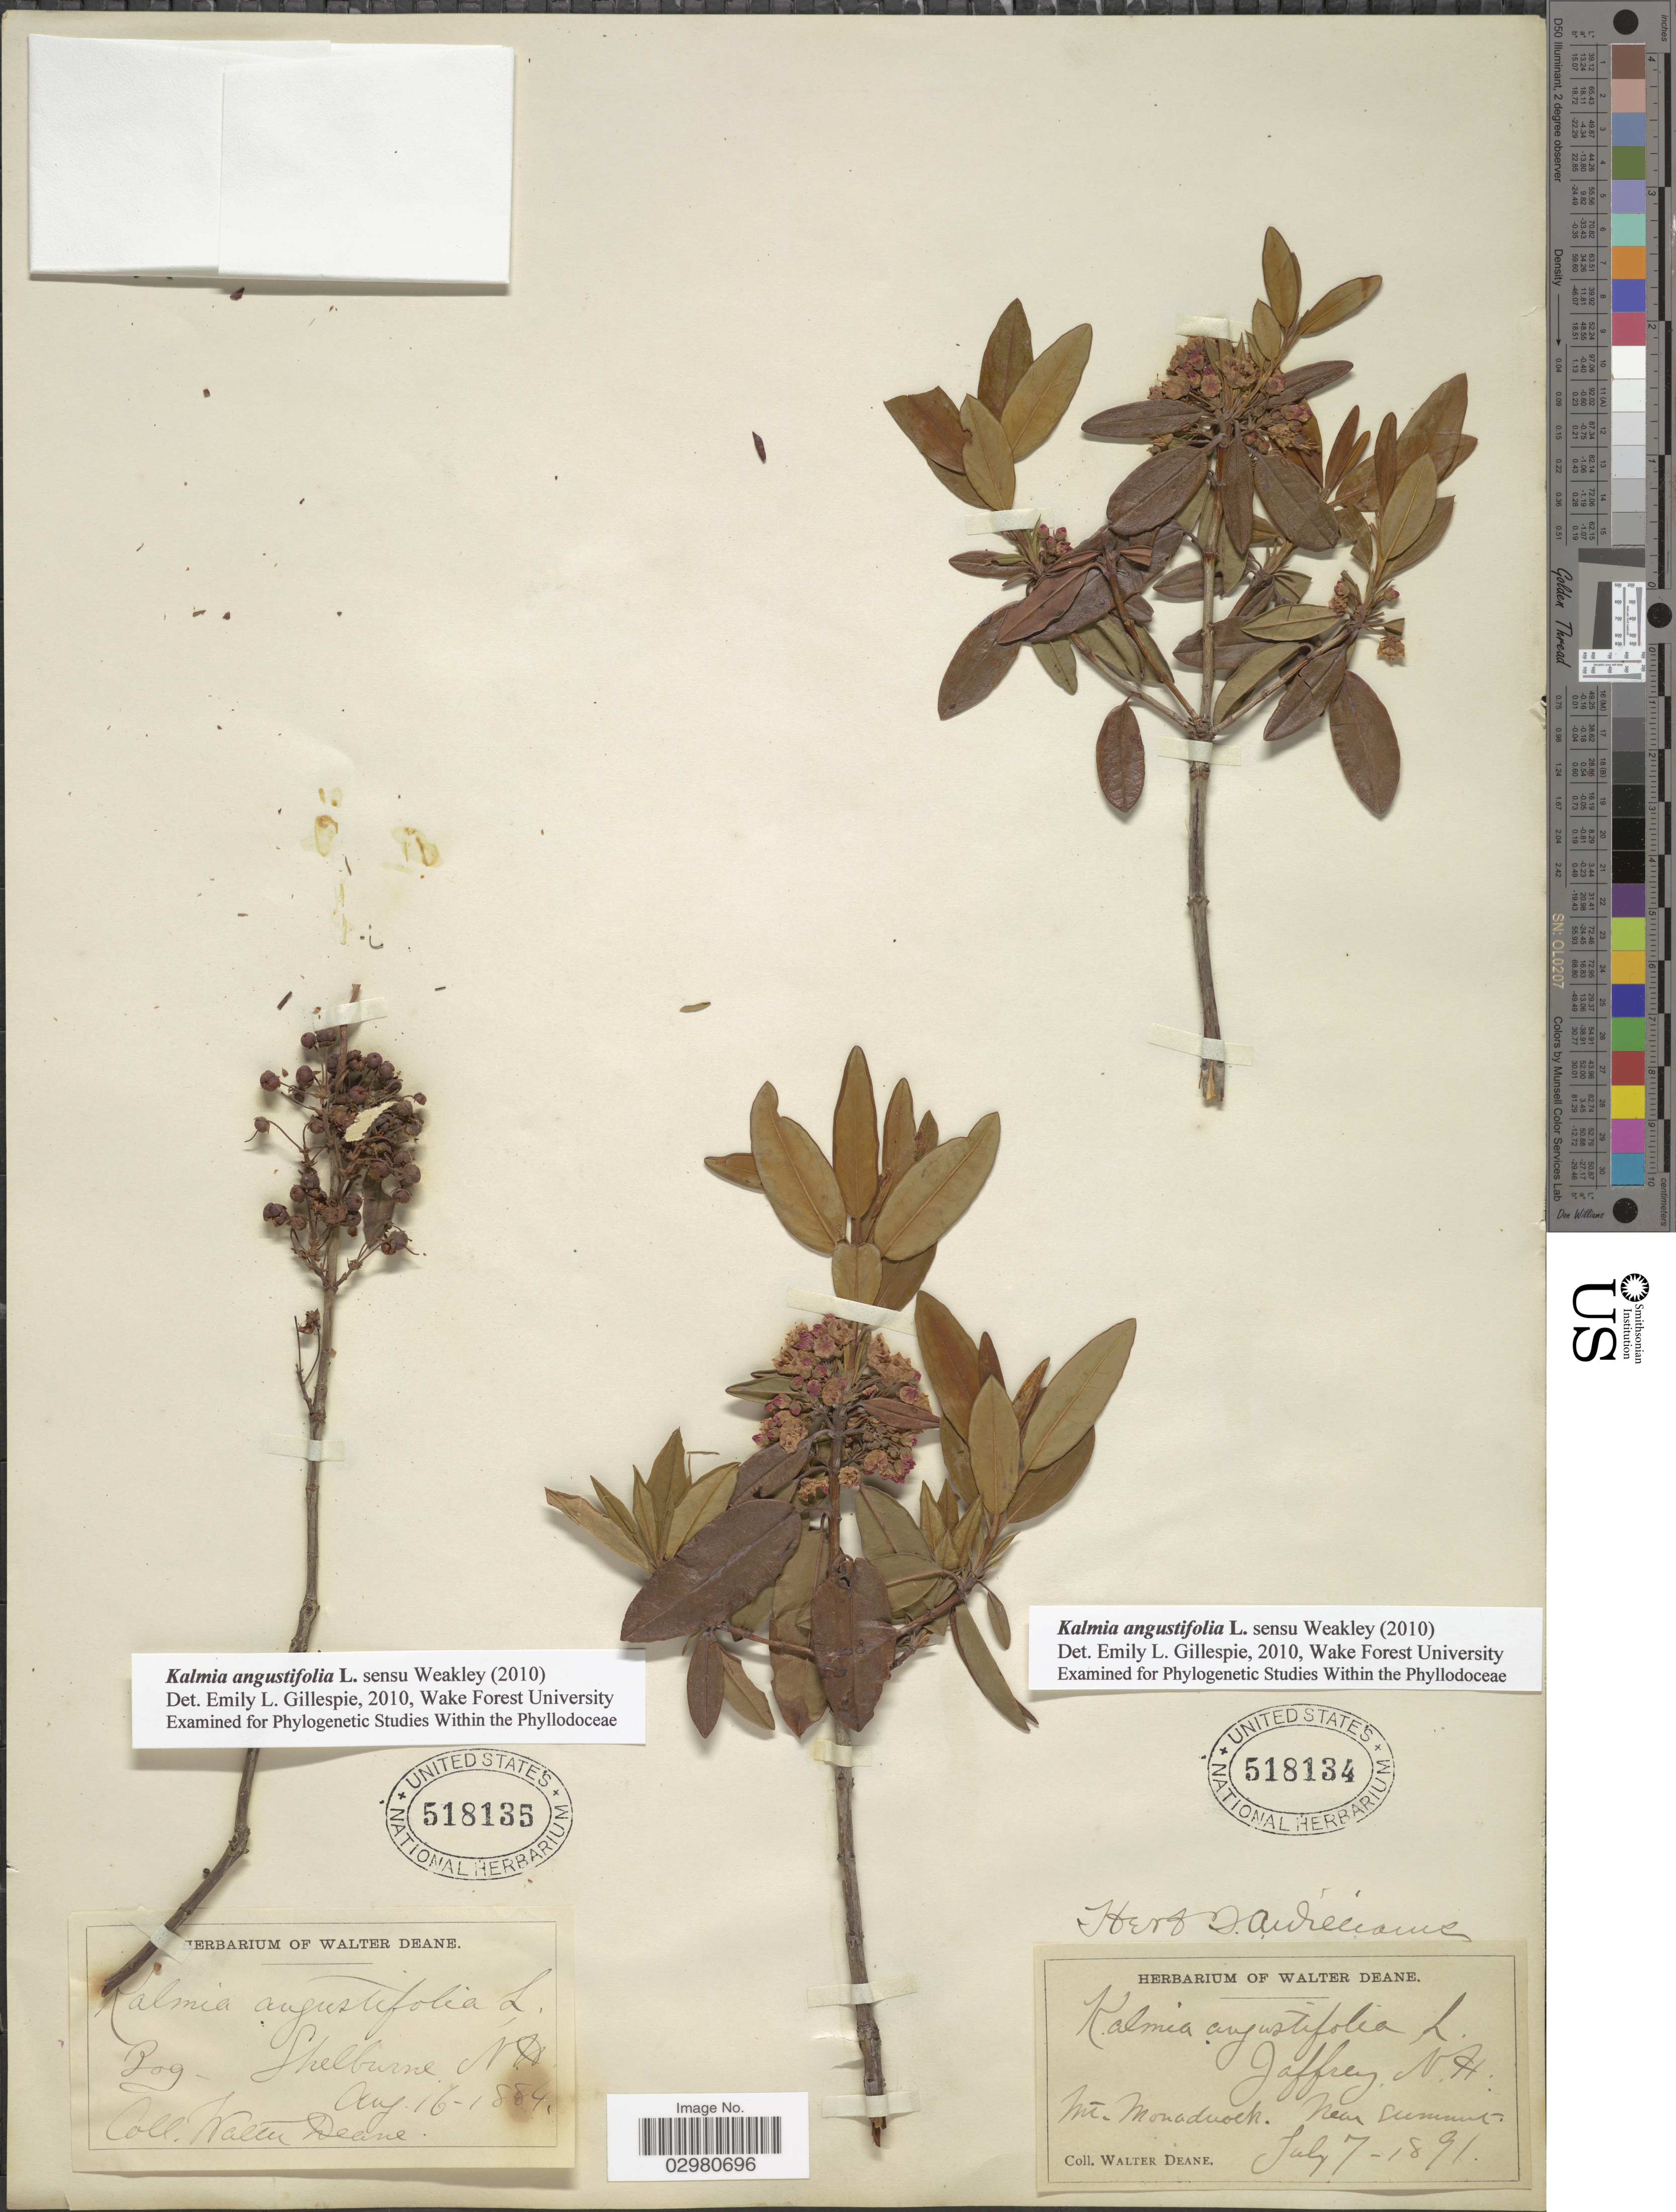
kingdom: Plantae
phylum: Tracheophyta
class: Magnoliopsida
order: Ericales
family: Ericaceae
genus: Kalmia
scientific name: Kalmia angustifolia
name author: L.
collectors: W. Deane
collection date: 1891-07-07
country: United States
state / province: New Hampshire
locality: Jaffrey. N.H. Mt. Monadnock. Near summit.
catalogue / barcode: US 518134